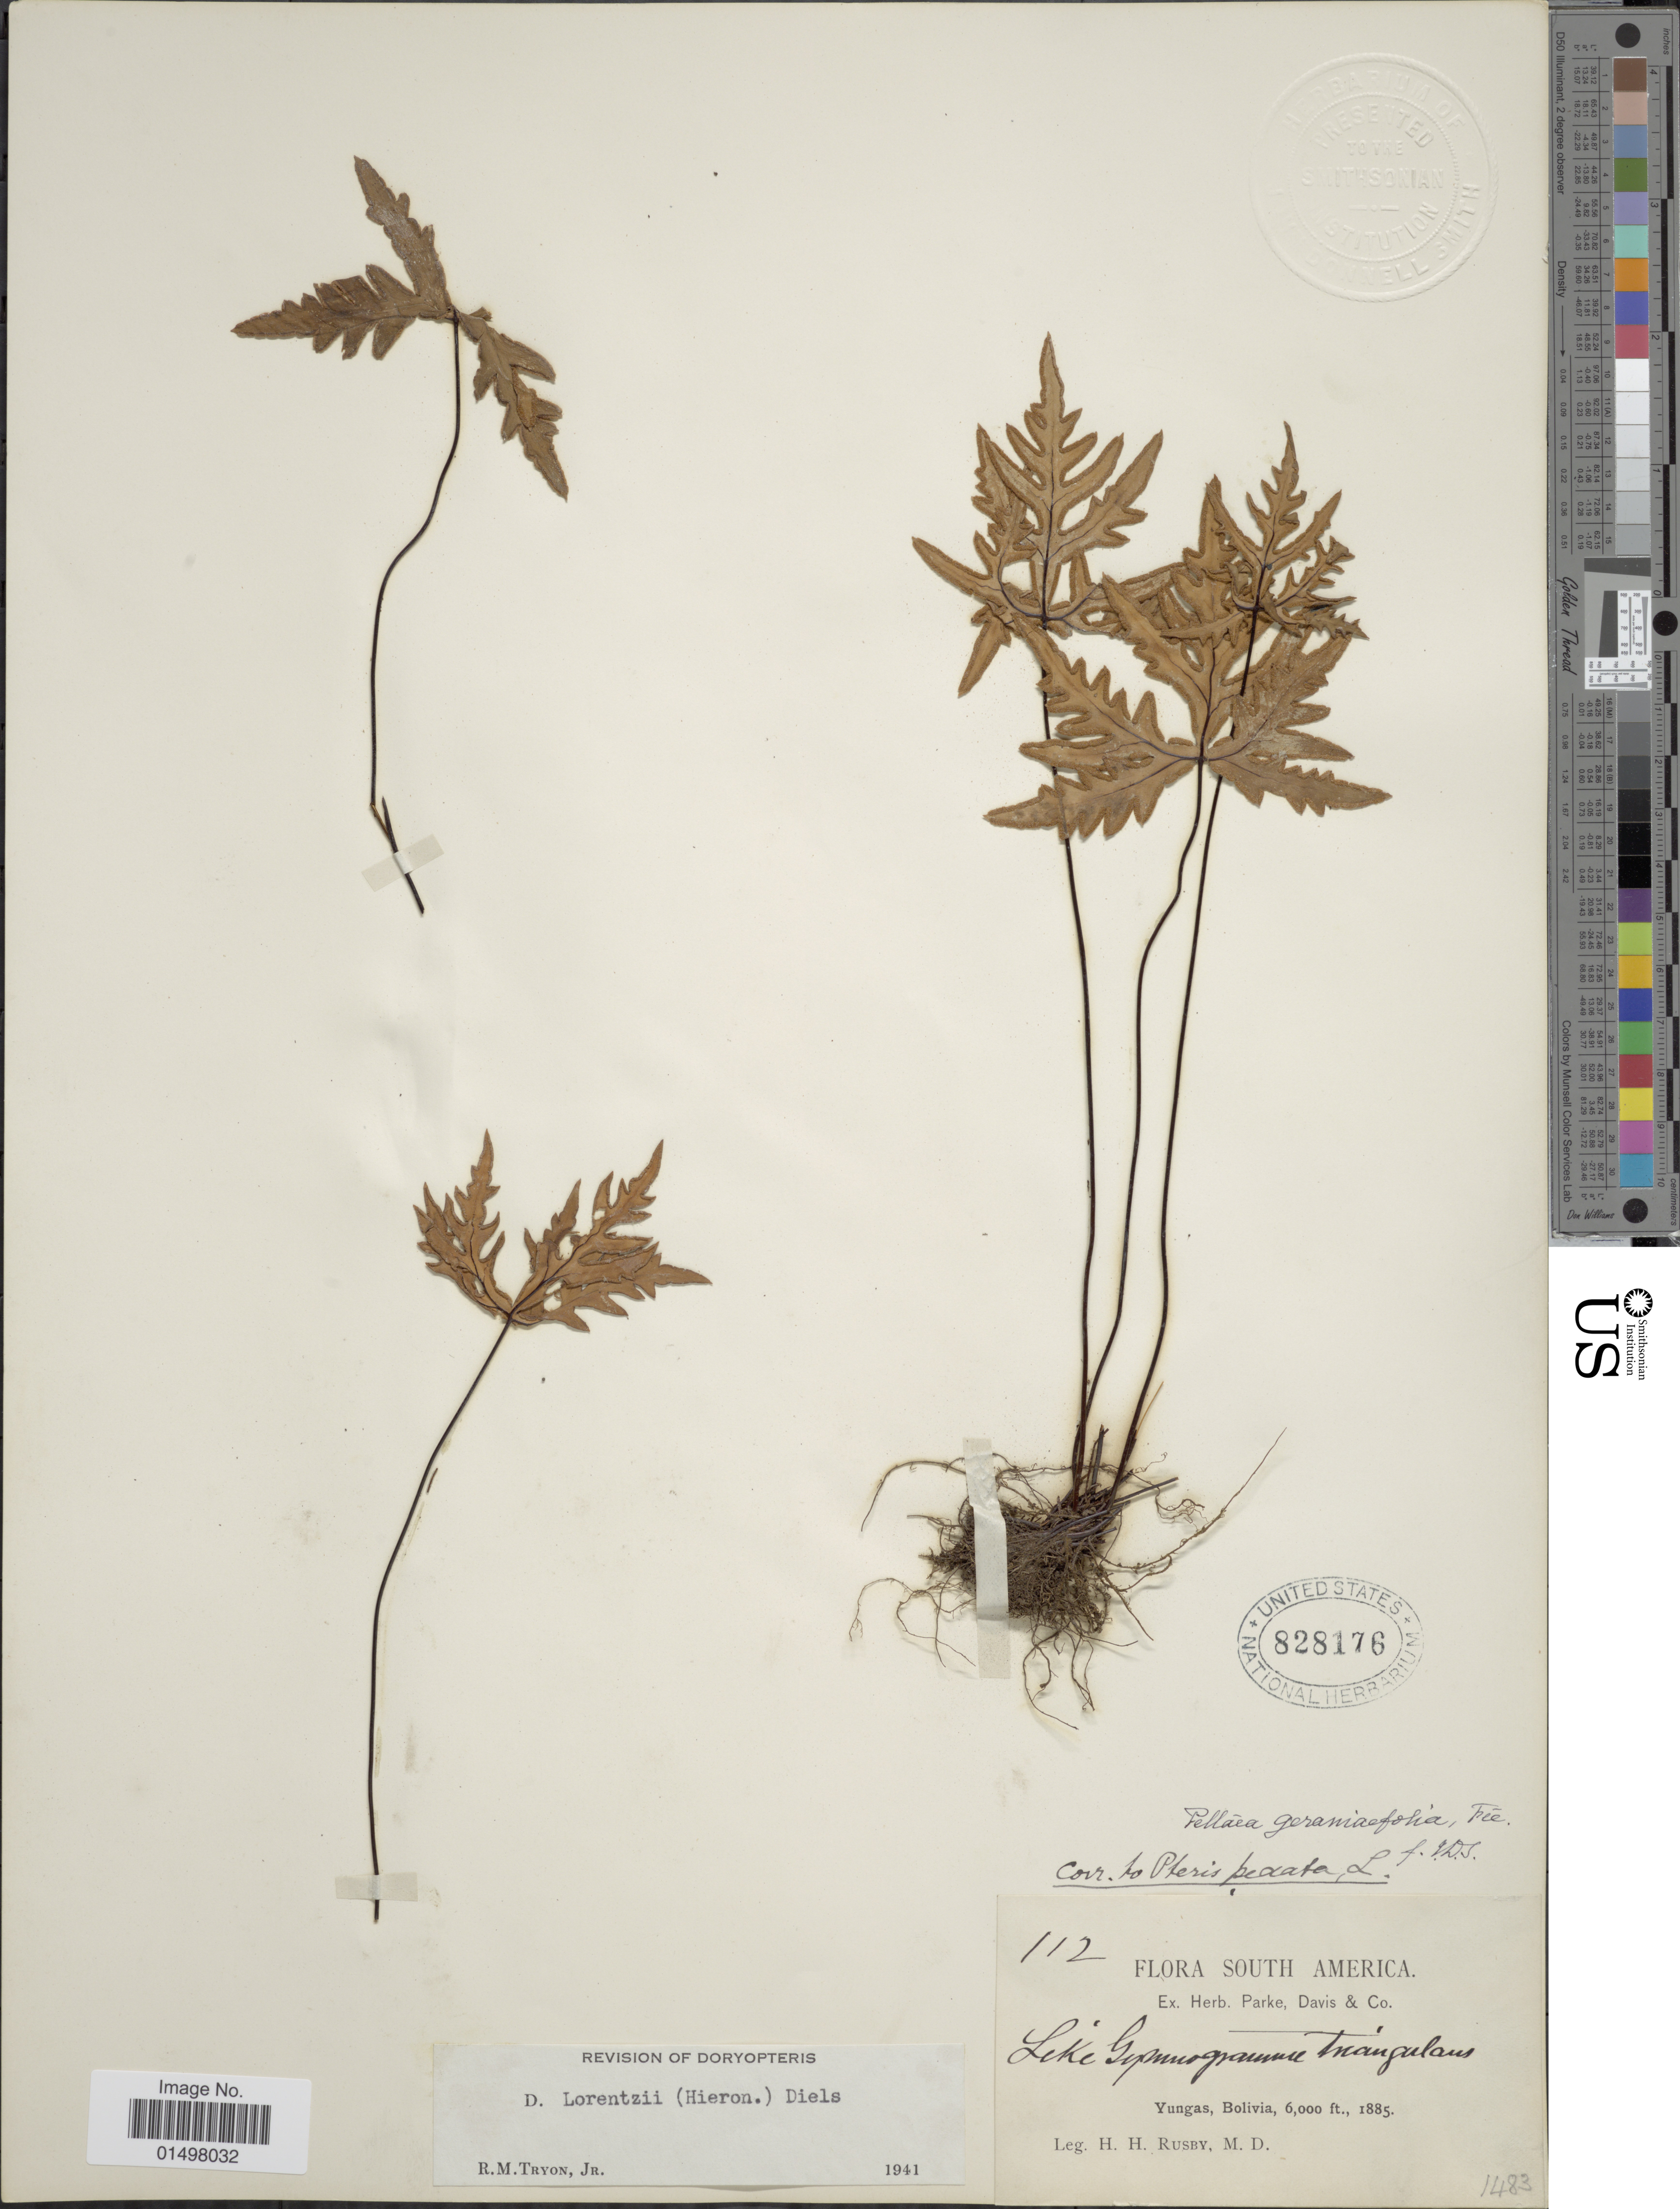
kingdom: Plantae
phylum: Tracheophyta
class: Polypodiopsida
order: Polypodiales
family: Pteridaceae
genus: Doryopteris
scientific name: Doryopteris lorentzii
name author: (Diels) Hieron.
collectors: H. H. Rusby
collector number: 112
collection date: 1885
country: Bolivia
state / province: La Paz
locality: Yungas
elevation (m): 1829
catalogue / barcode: US 828176